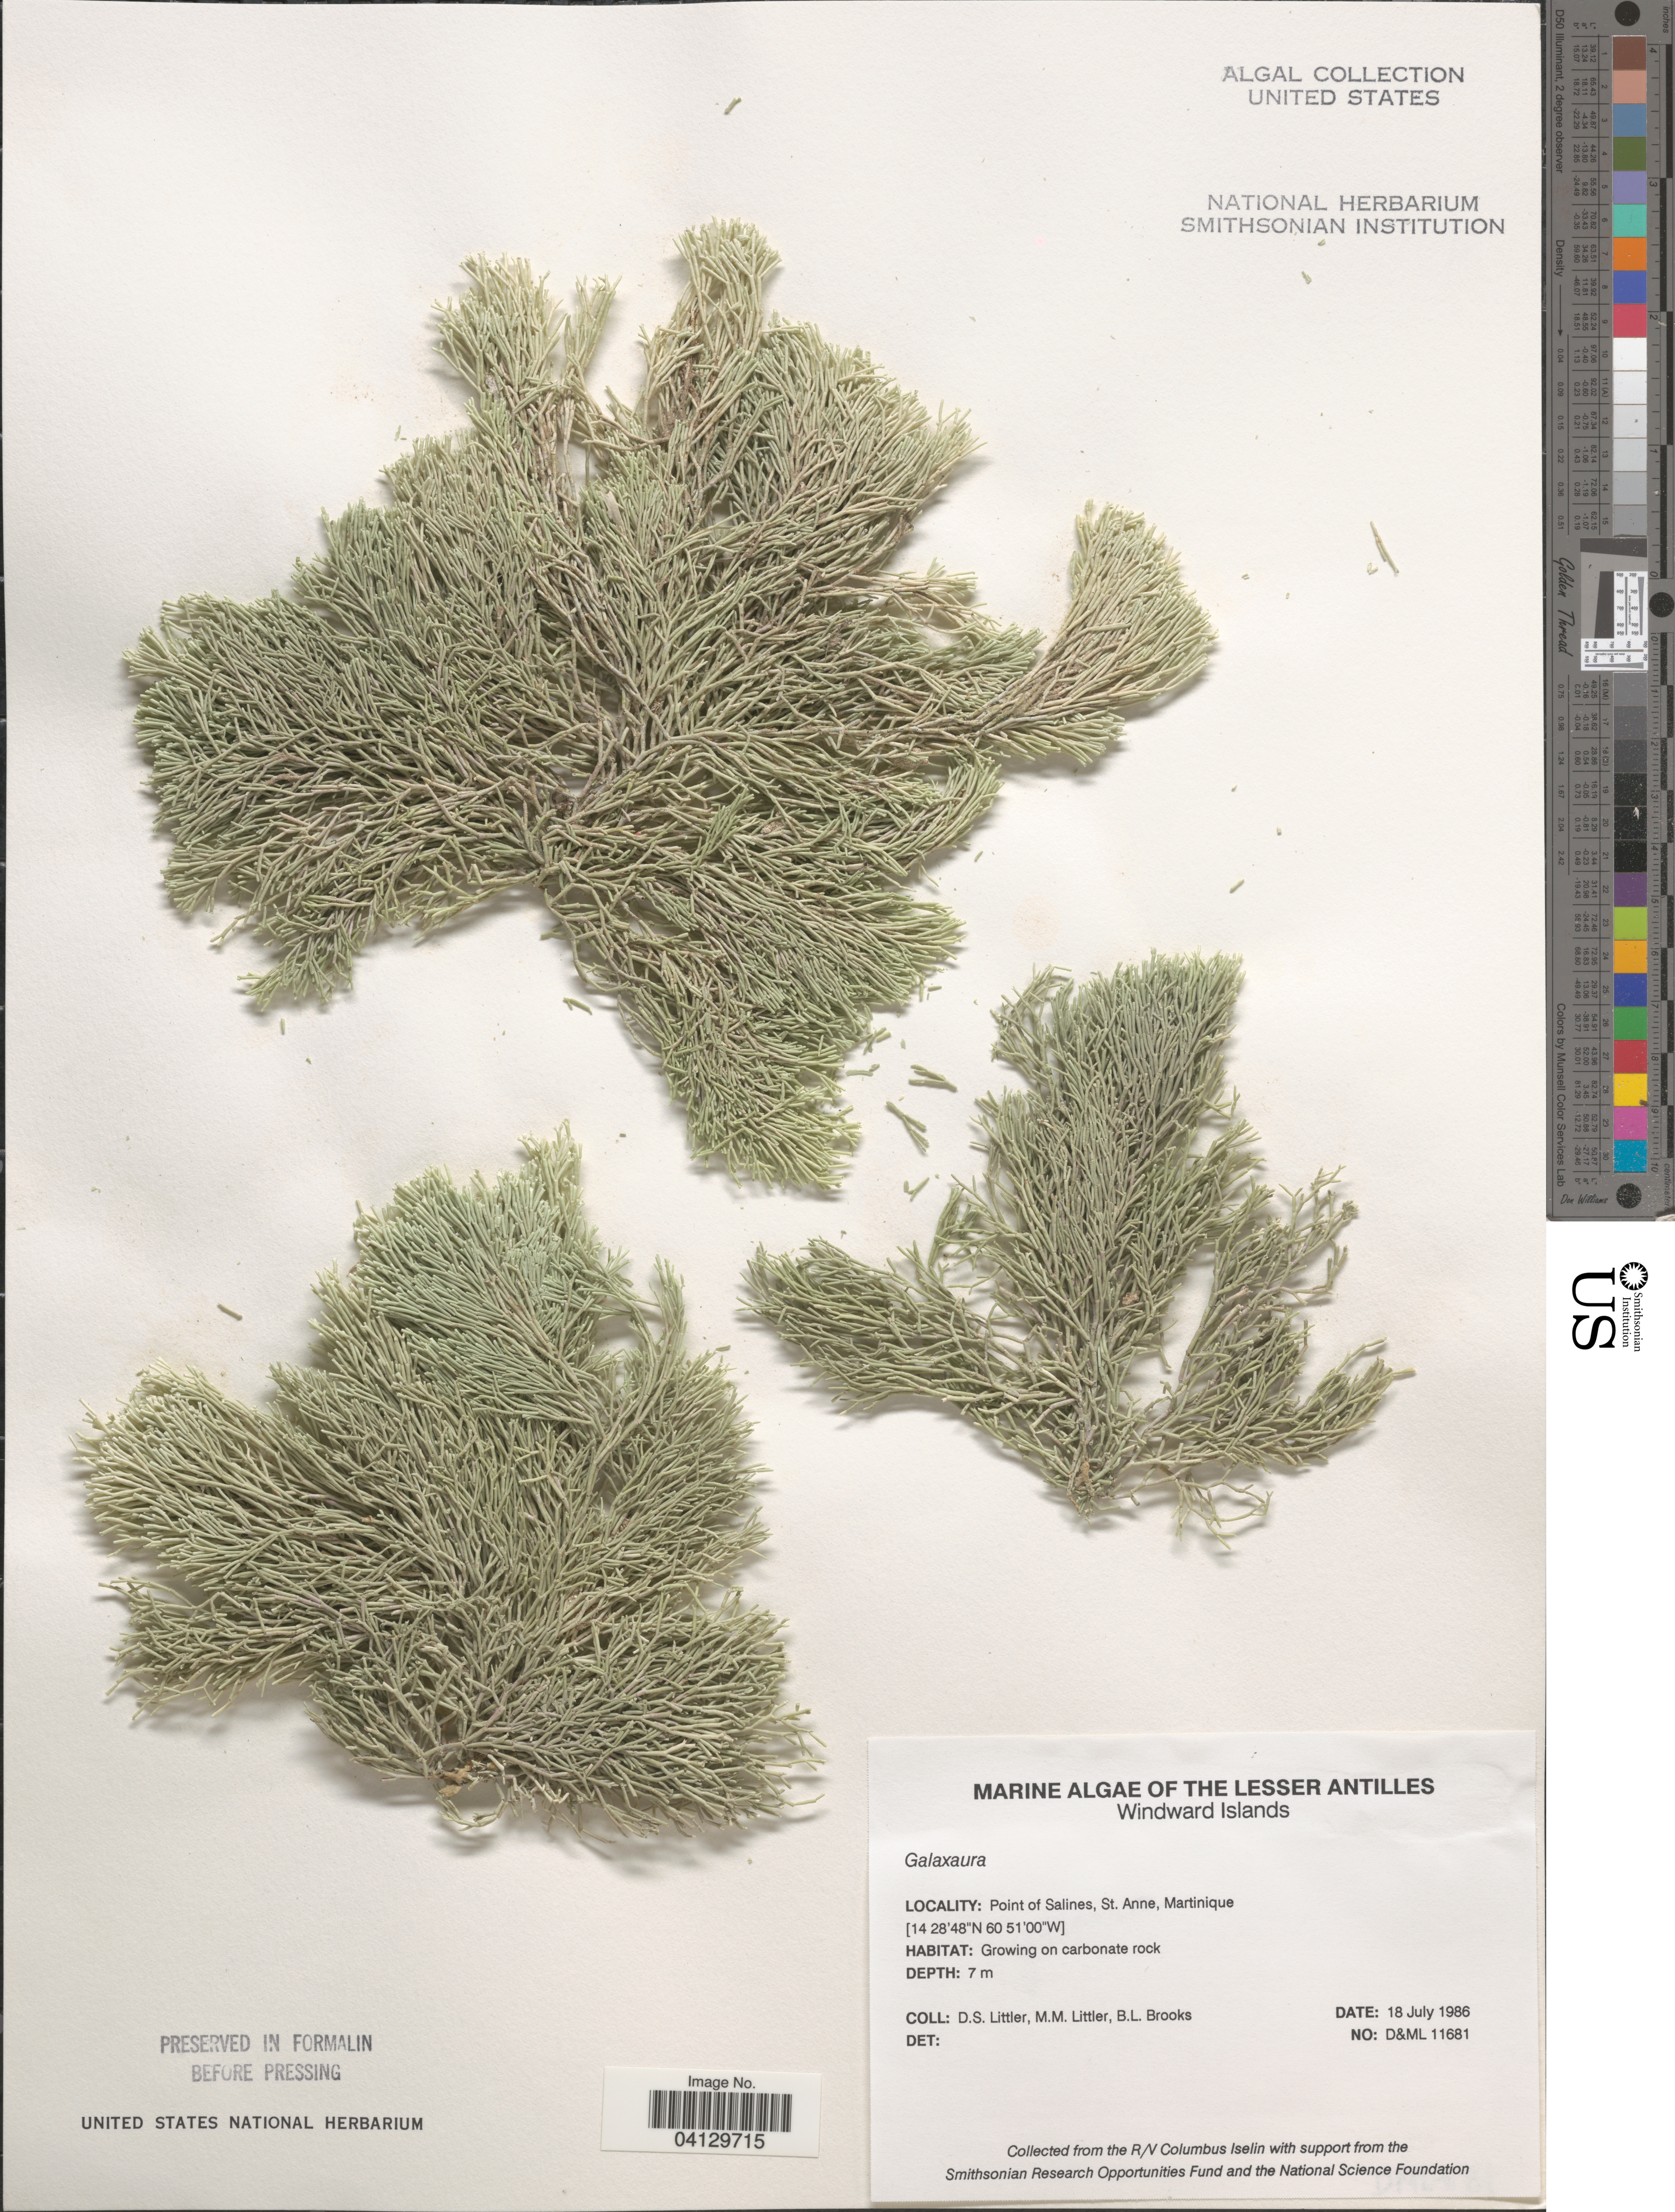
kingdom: Plantae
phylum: Rhodophyta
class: Florideophyceae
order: Nemaliales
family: Galaxauraceae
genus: Galaxaura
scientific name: Galaxaura sp.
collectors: D. S. Littler & B. Brooks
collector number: D&ML11681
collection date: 1986-07-18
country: Martinique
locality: The Lesser Antilles. Windward Islands. Point of Salines, St. Anne.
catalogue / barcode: US 328756